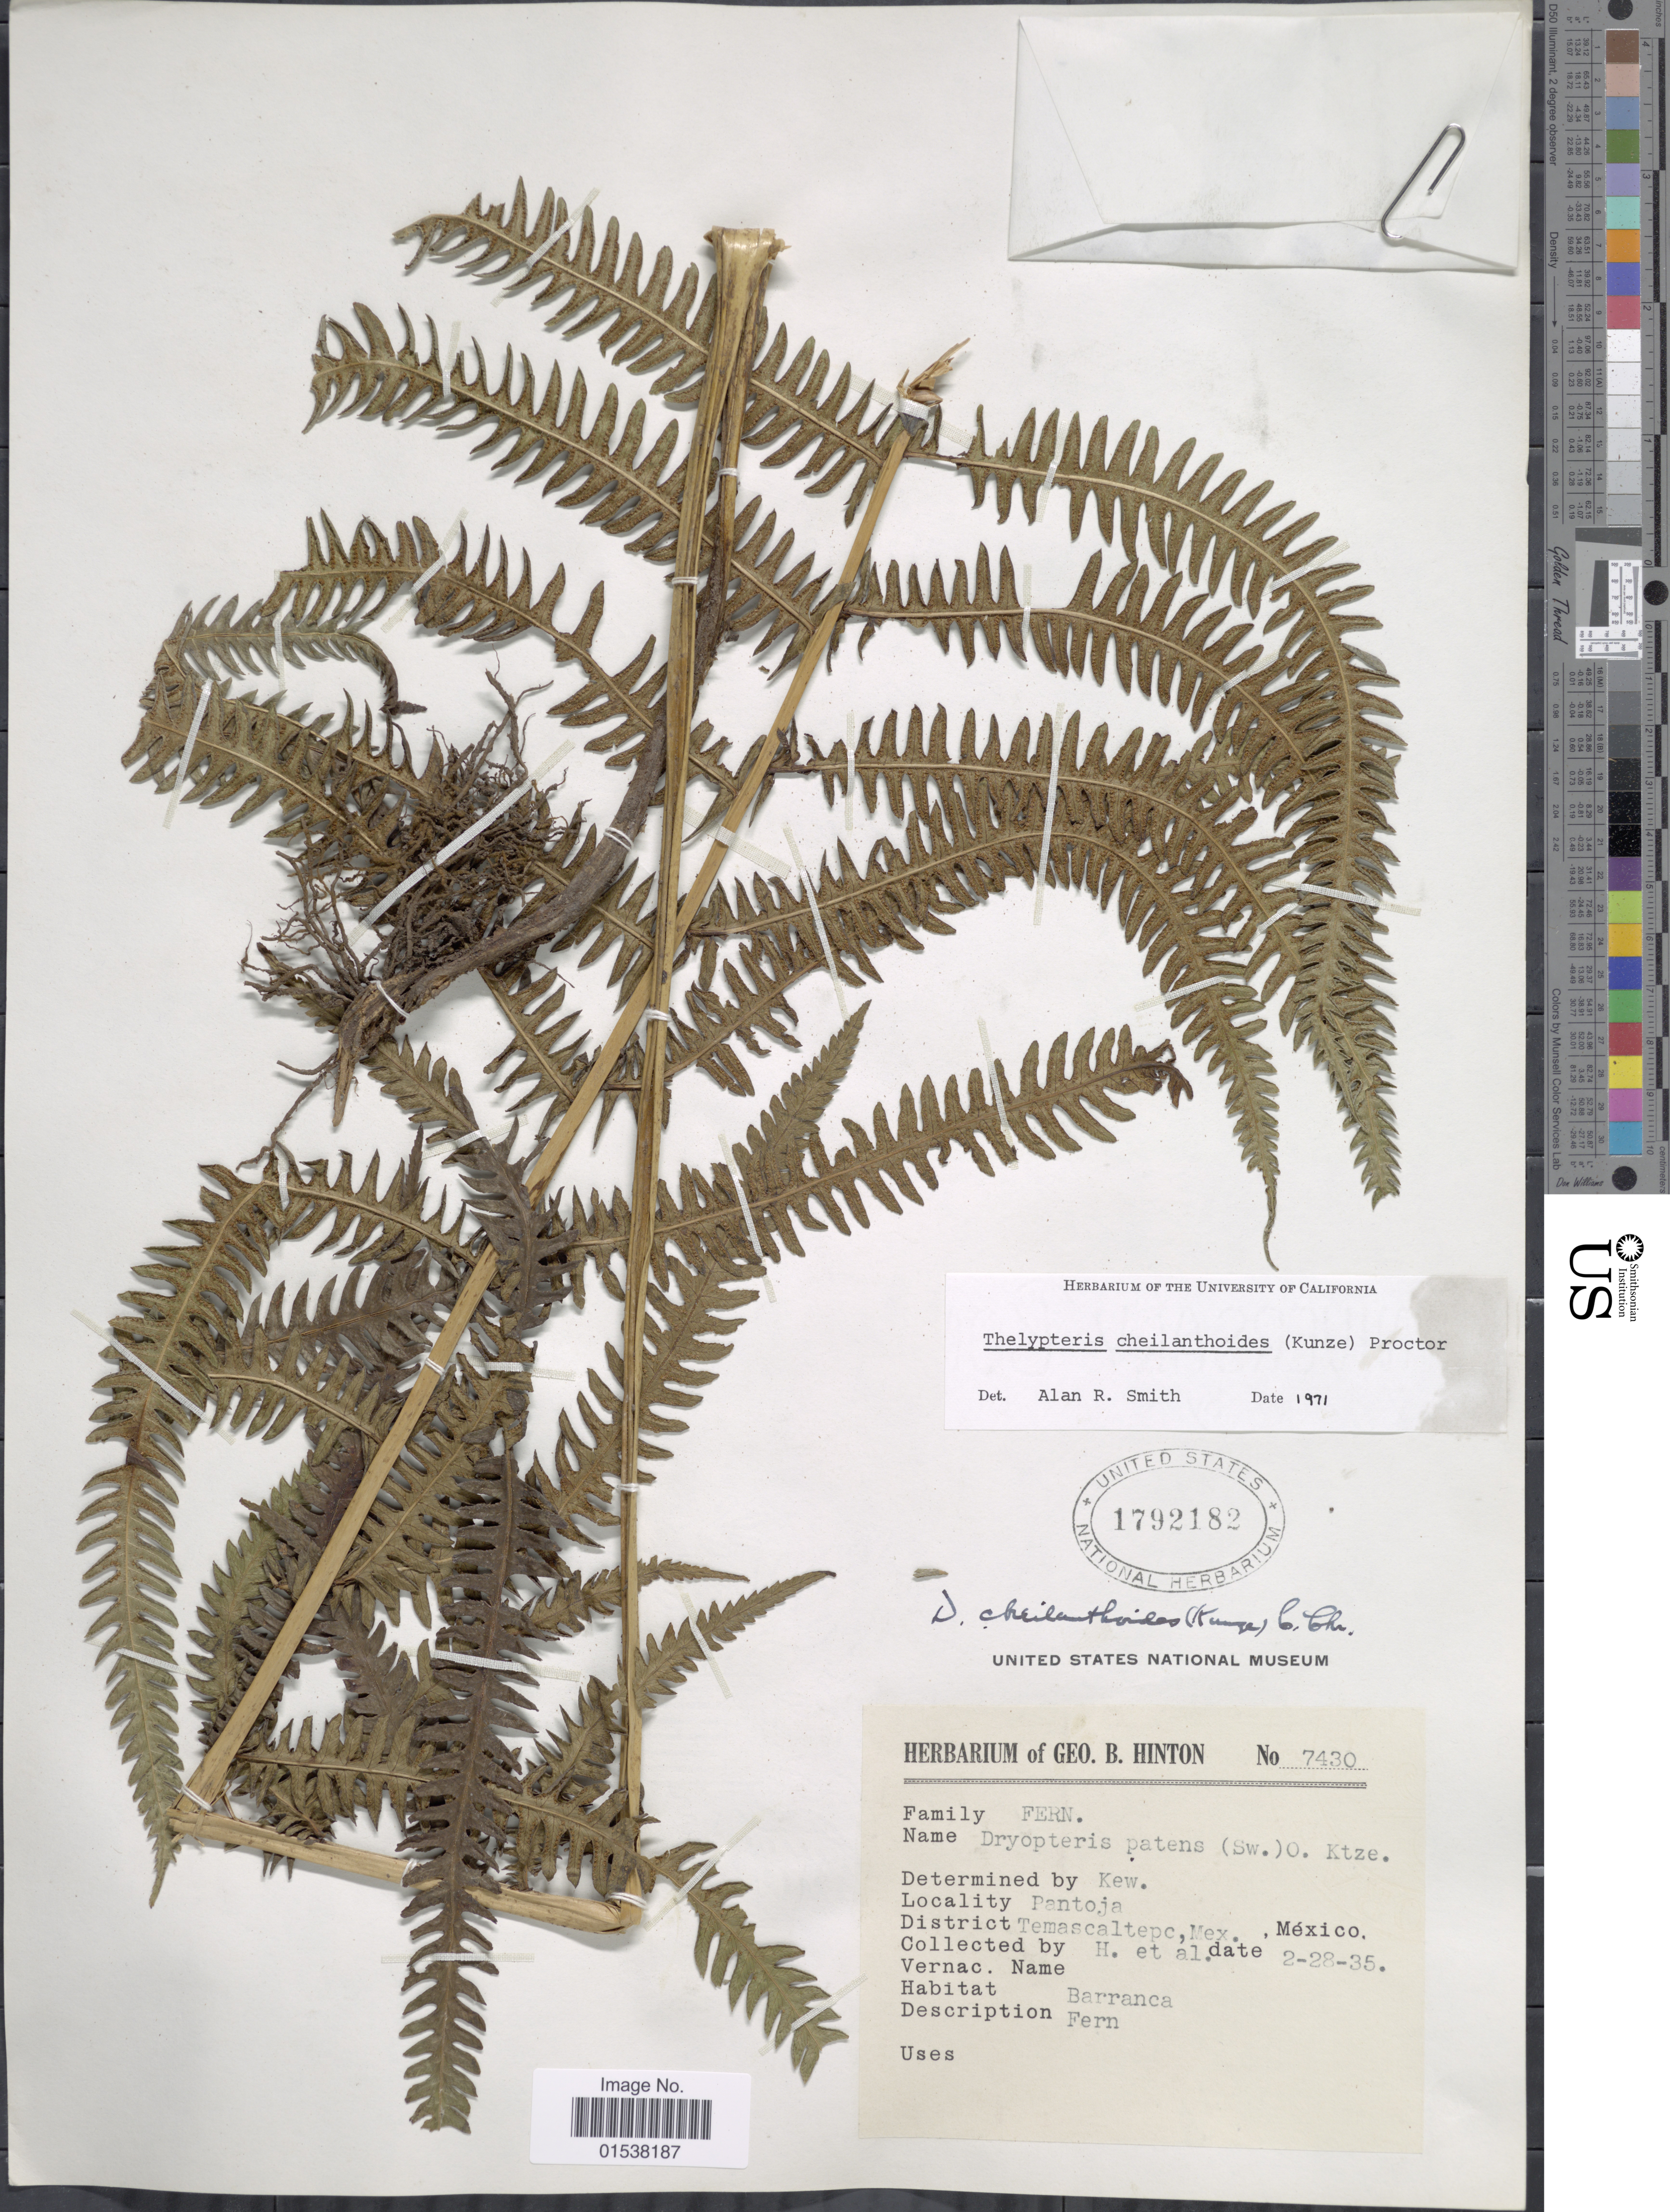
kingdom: Plantae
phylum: Tracheophyta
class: Polypodiopsida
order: Polypodiales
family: Thelypteridaceae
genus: Amauropelta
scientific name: Amauropelta cheilanthoides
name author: (Kunze) Á. Löve & D. Löve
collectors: G. B. Hinton & et al.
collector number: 7430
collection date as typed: Transcribed d/m/y: 28/2/35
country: Mexico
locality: Pantoja, District Temascaltepec, Mex.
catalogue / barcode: US 1792182